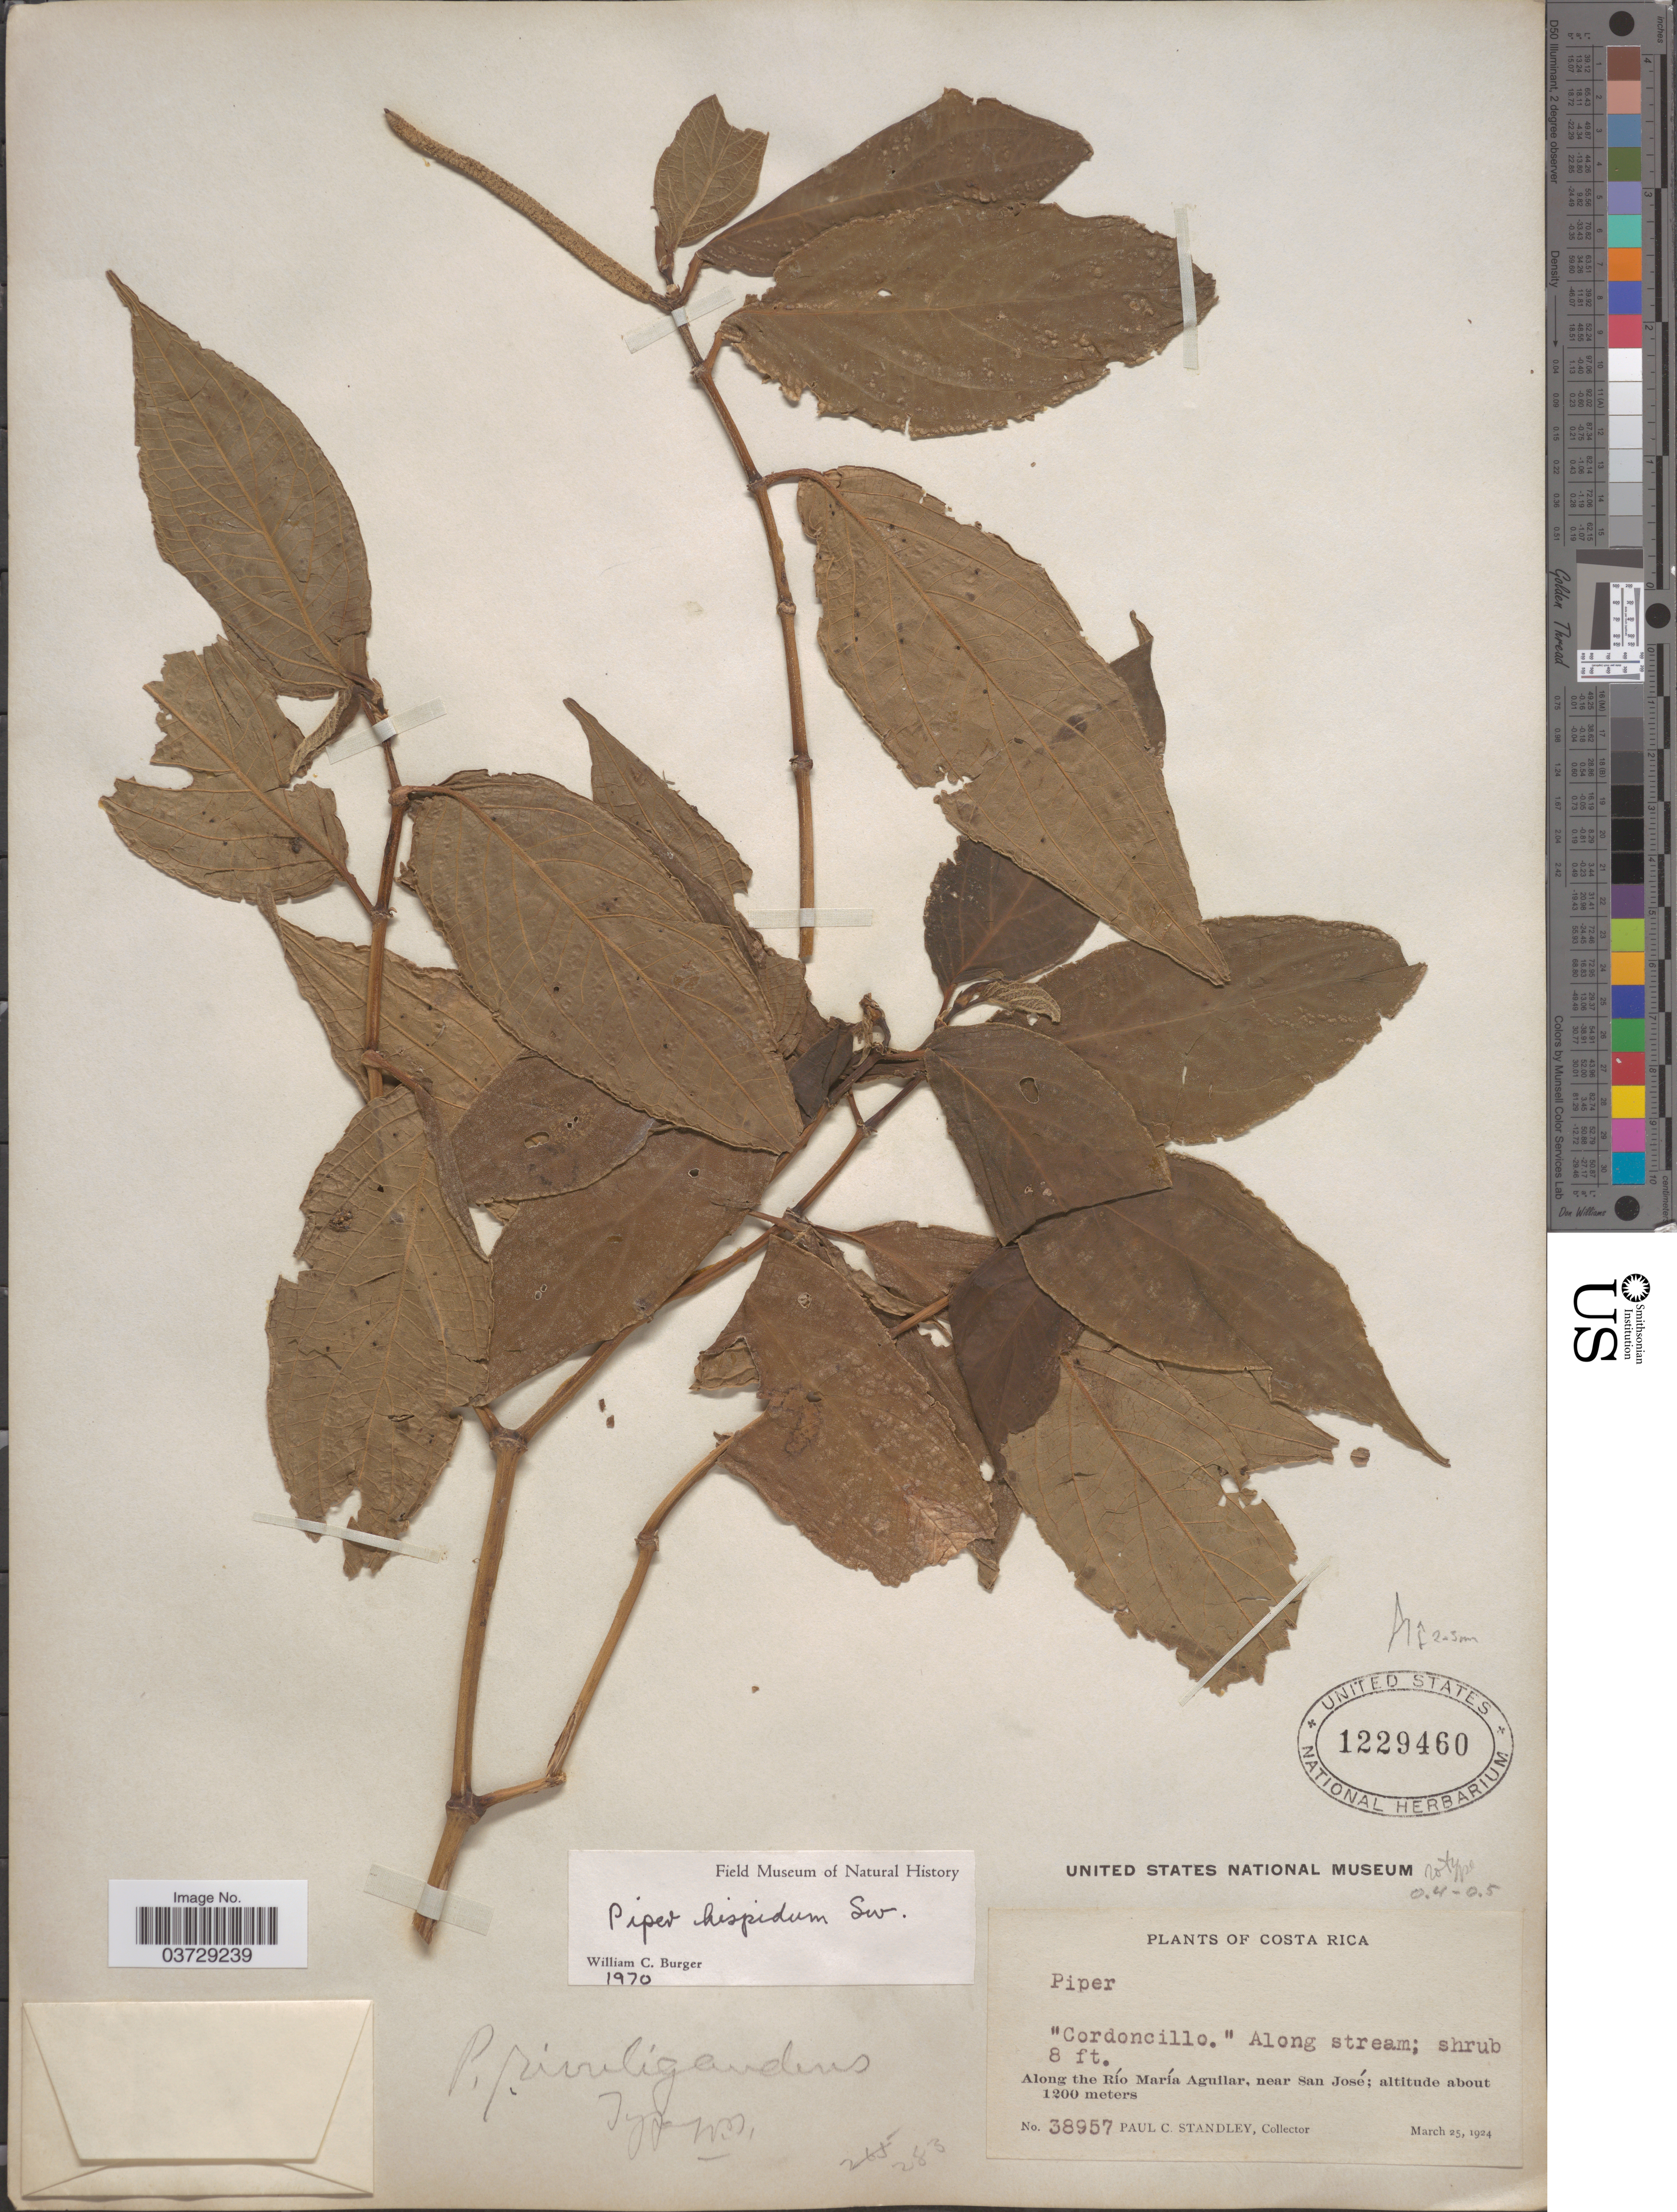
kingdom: Plantae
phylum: Tracheophyta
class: Magnoliopsida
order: Piperales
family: Piperaceae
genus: Piper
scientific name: Piper hispidum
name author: Sw.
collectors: P. C. Standley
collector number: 38957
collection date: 1924-03-25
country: Costa Rica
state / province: San José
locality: Along the Río María Aguilar, near San José.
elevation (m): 1200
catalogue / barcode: US 1229460